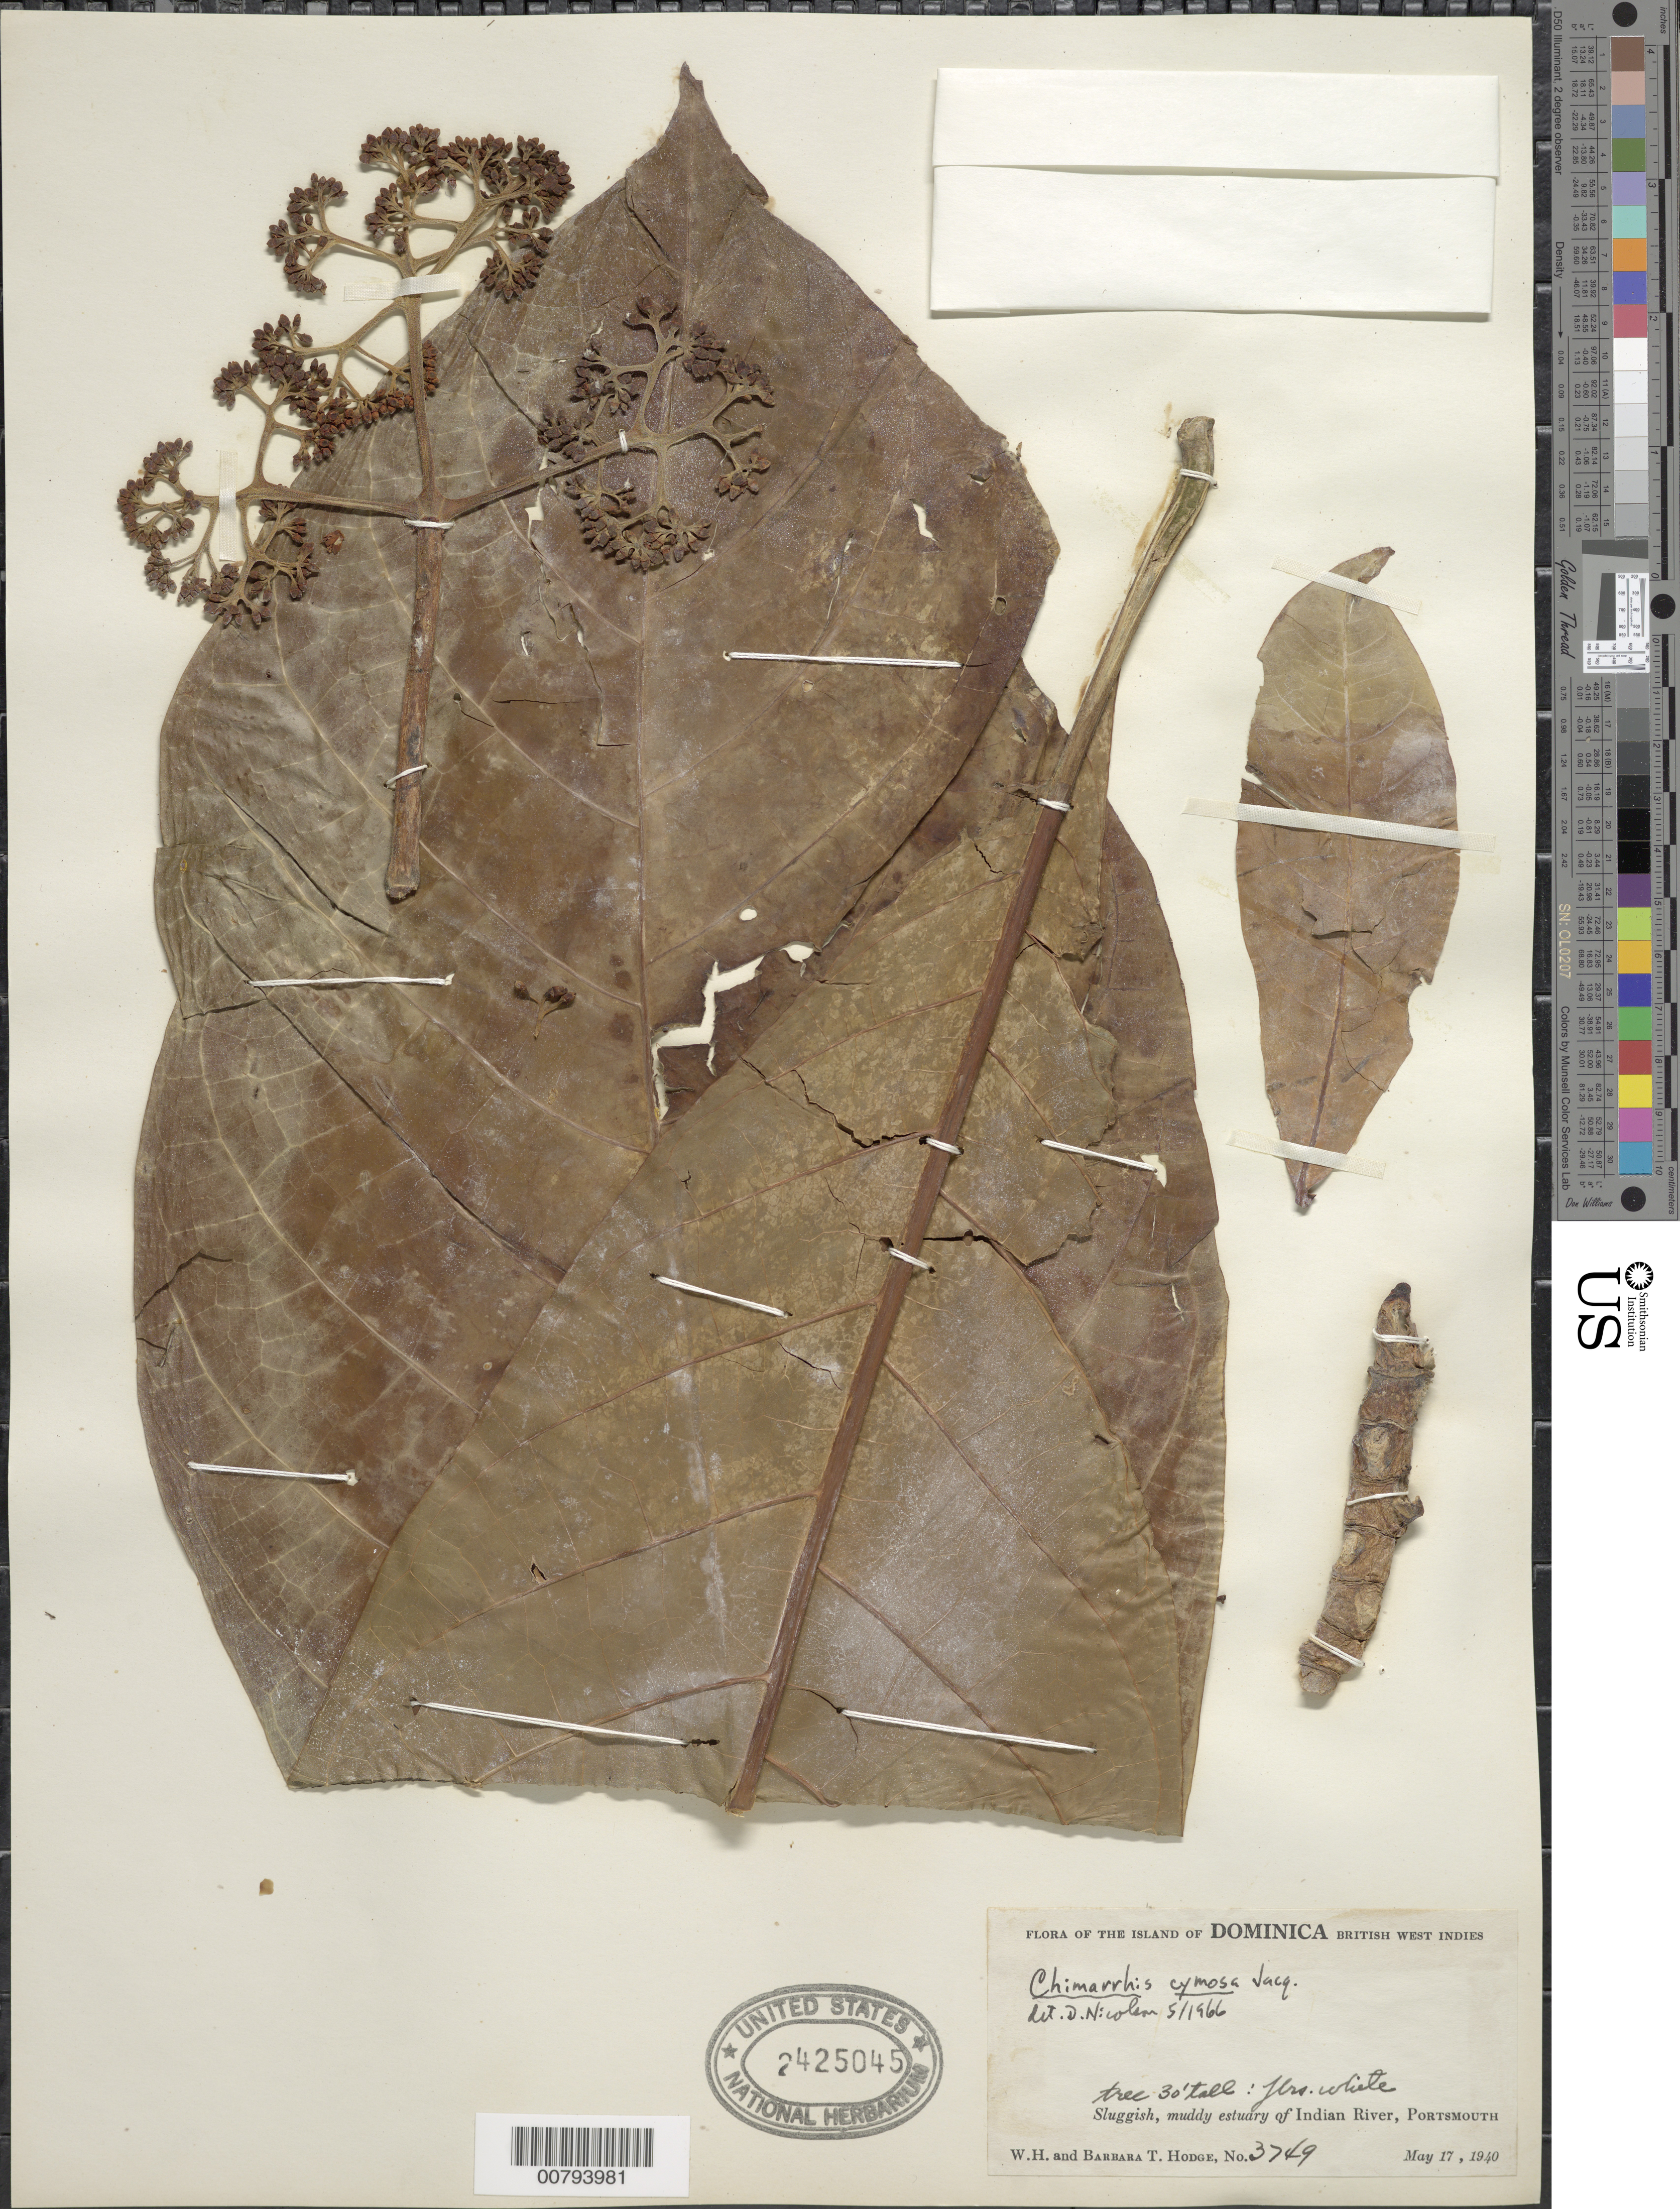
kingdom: Plantae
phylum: Tracheophyta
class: Magnoliopsida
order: Gentianales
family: Rubiaceae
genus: Chimarrhis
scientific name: Chimarrhis cymosa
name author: Jacq.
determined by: Nicolson, Dan H.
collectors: W. Hodge & B. Hodge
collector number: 3749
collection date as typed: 17 May 1940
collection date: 1940-05-17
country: Dominica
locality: Estuary of Indian River, Portsmouth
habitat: Sluggish, muddy estuary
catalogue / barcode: US 2425045